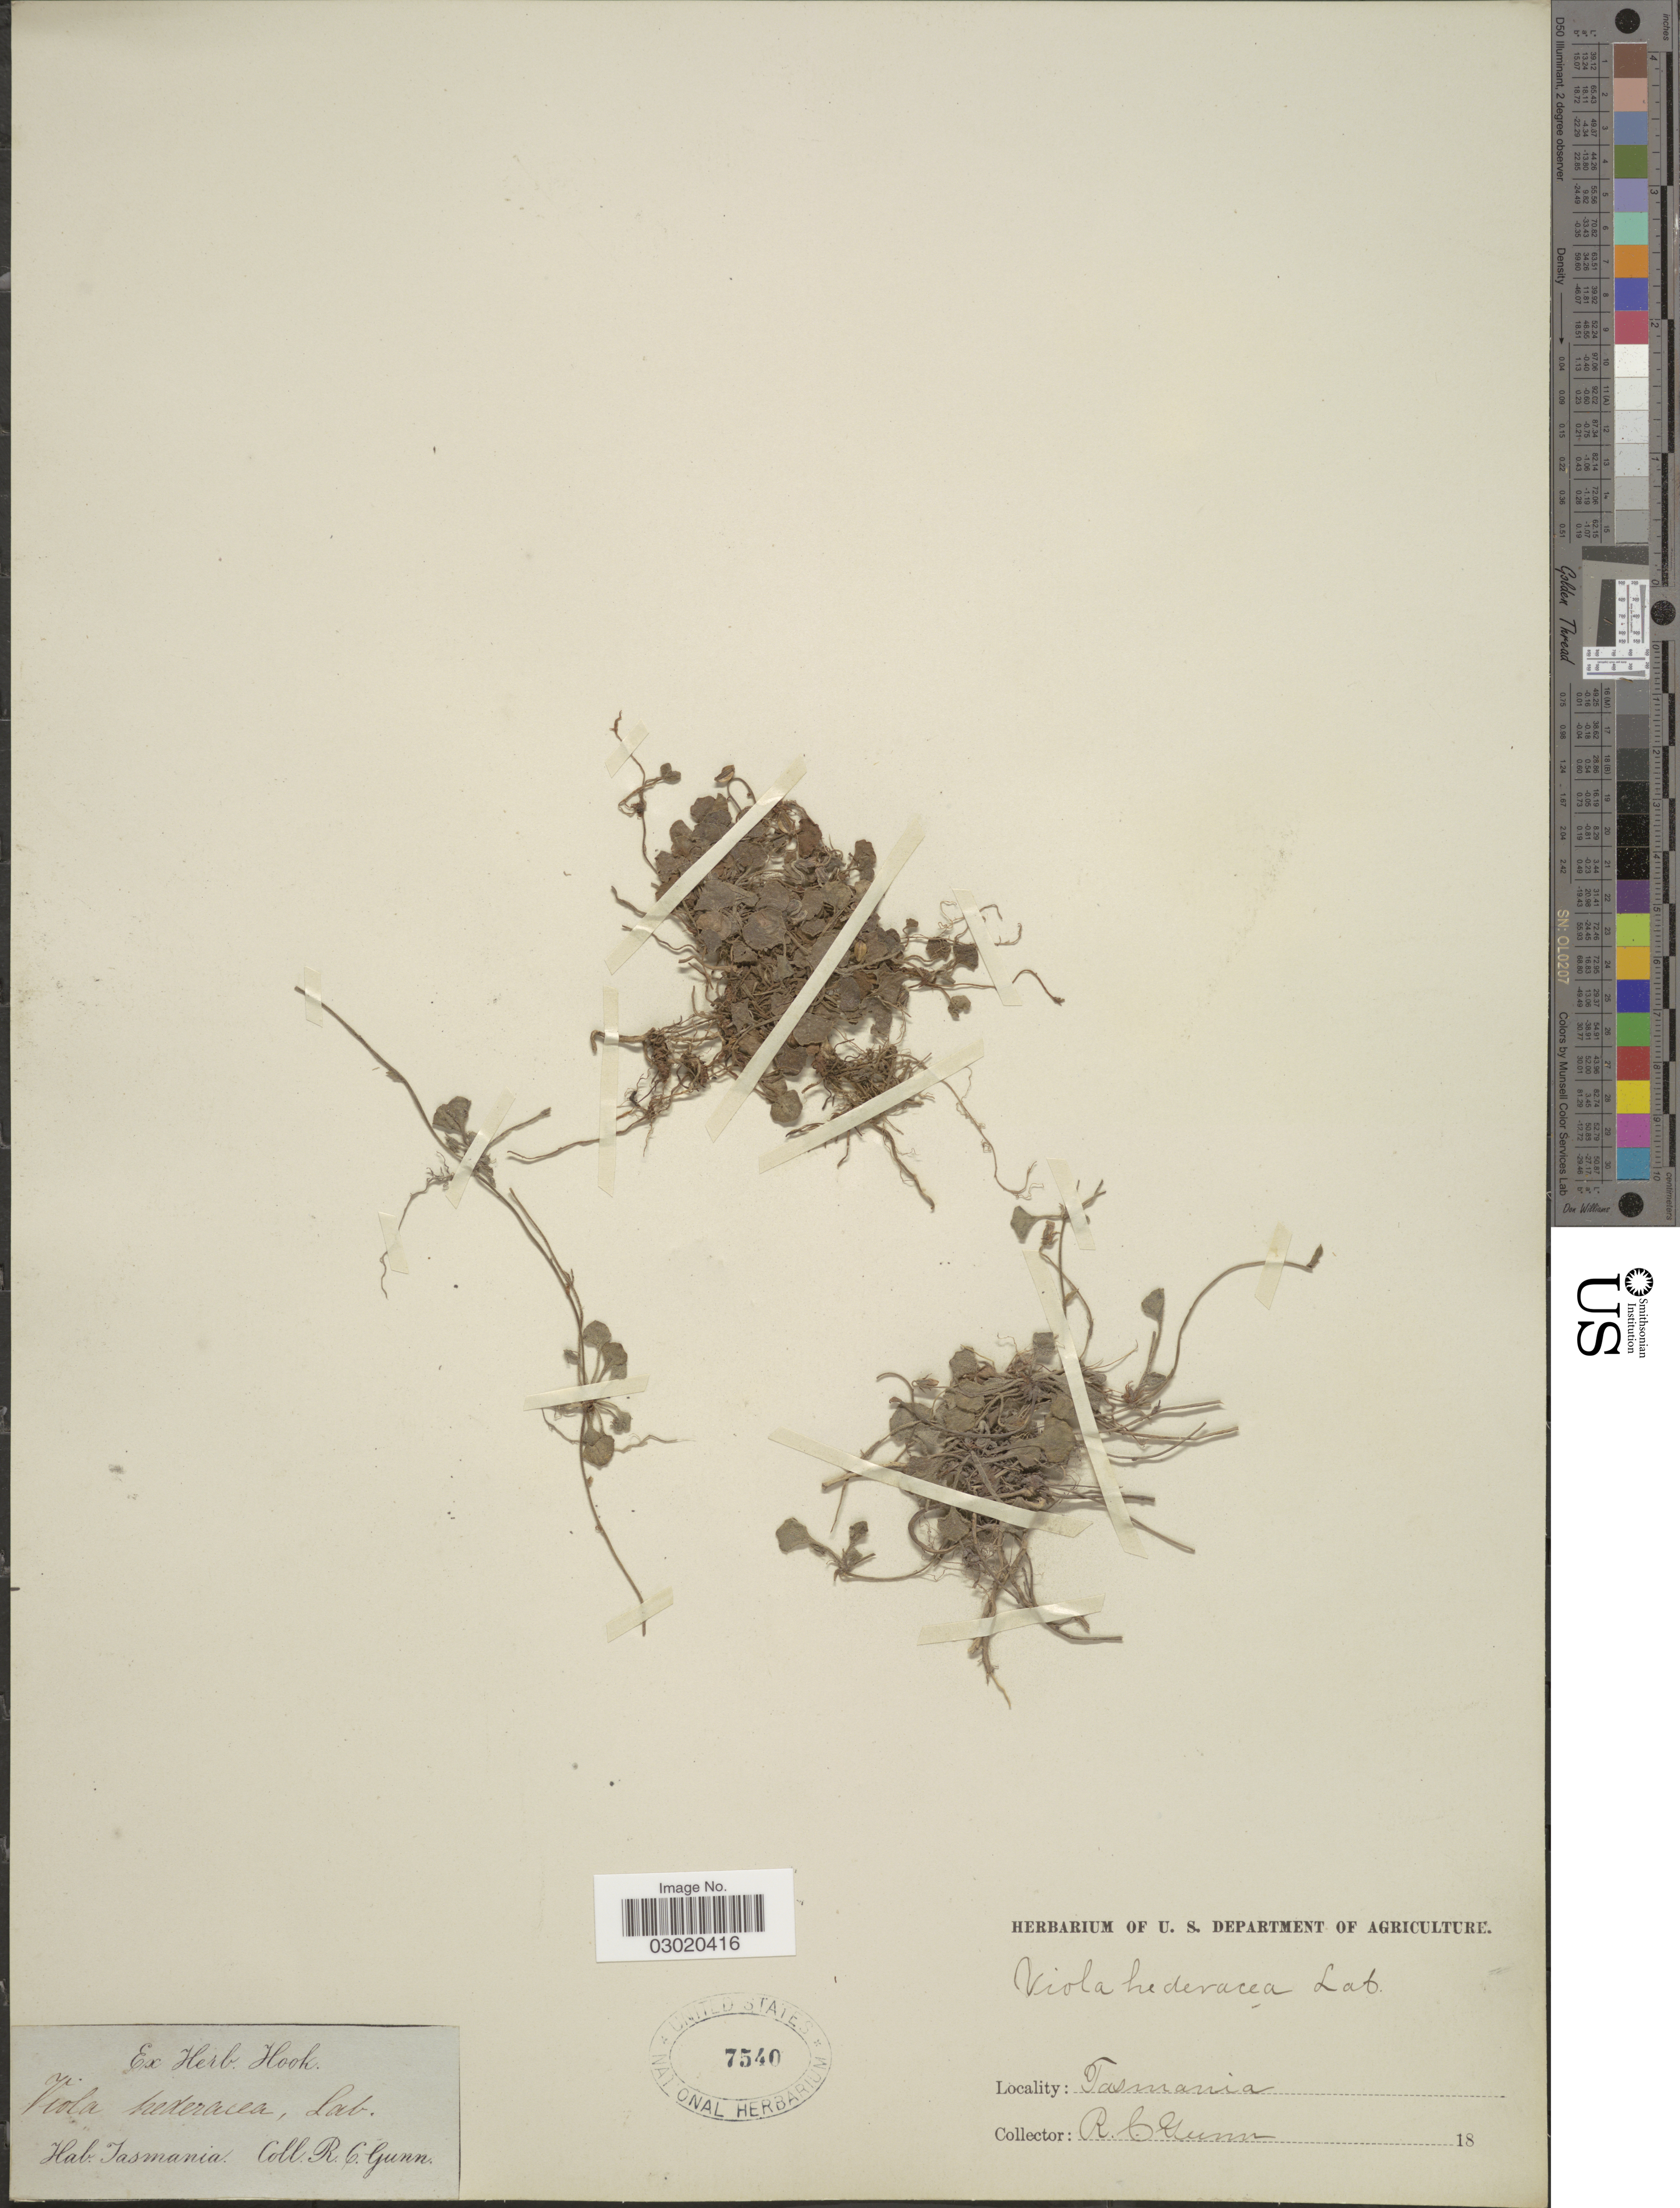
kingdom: Plantae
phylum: Tracheophyta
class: Magnoliopsida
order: Malpighiales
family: Violaceae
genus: Viola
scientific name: Viola hederacea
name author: Labill.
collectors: R. Gunn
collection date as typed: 18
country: Australia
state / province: Tasmania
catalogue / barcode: US 7540